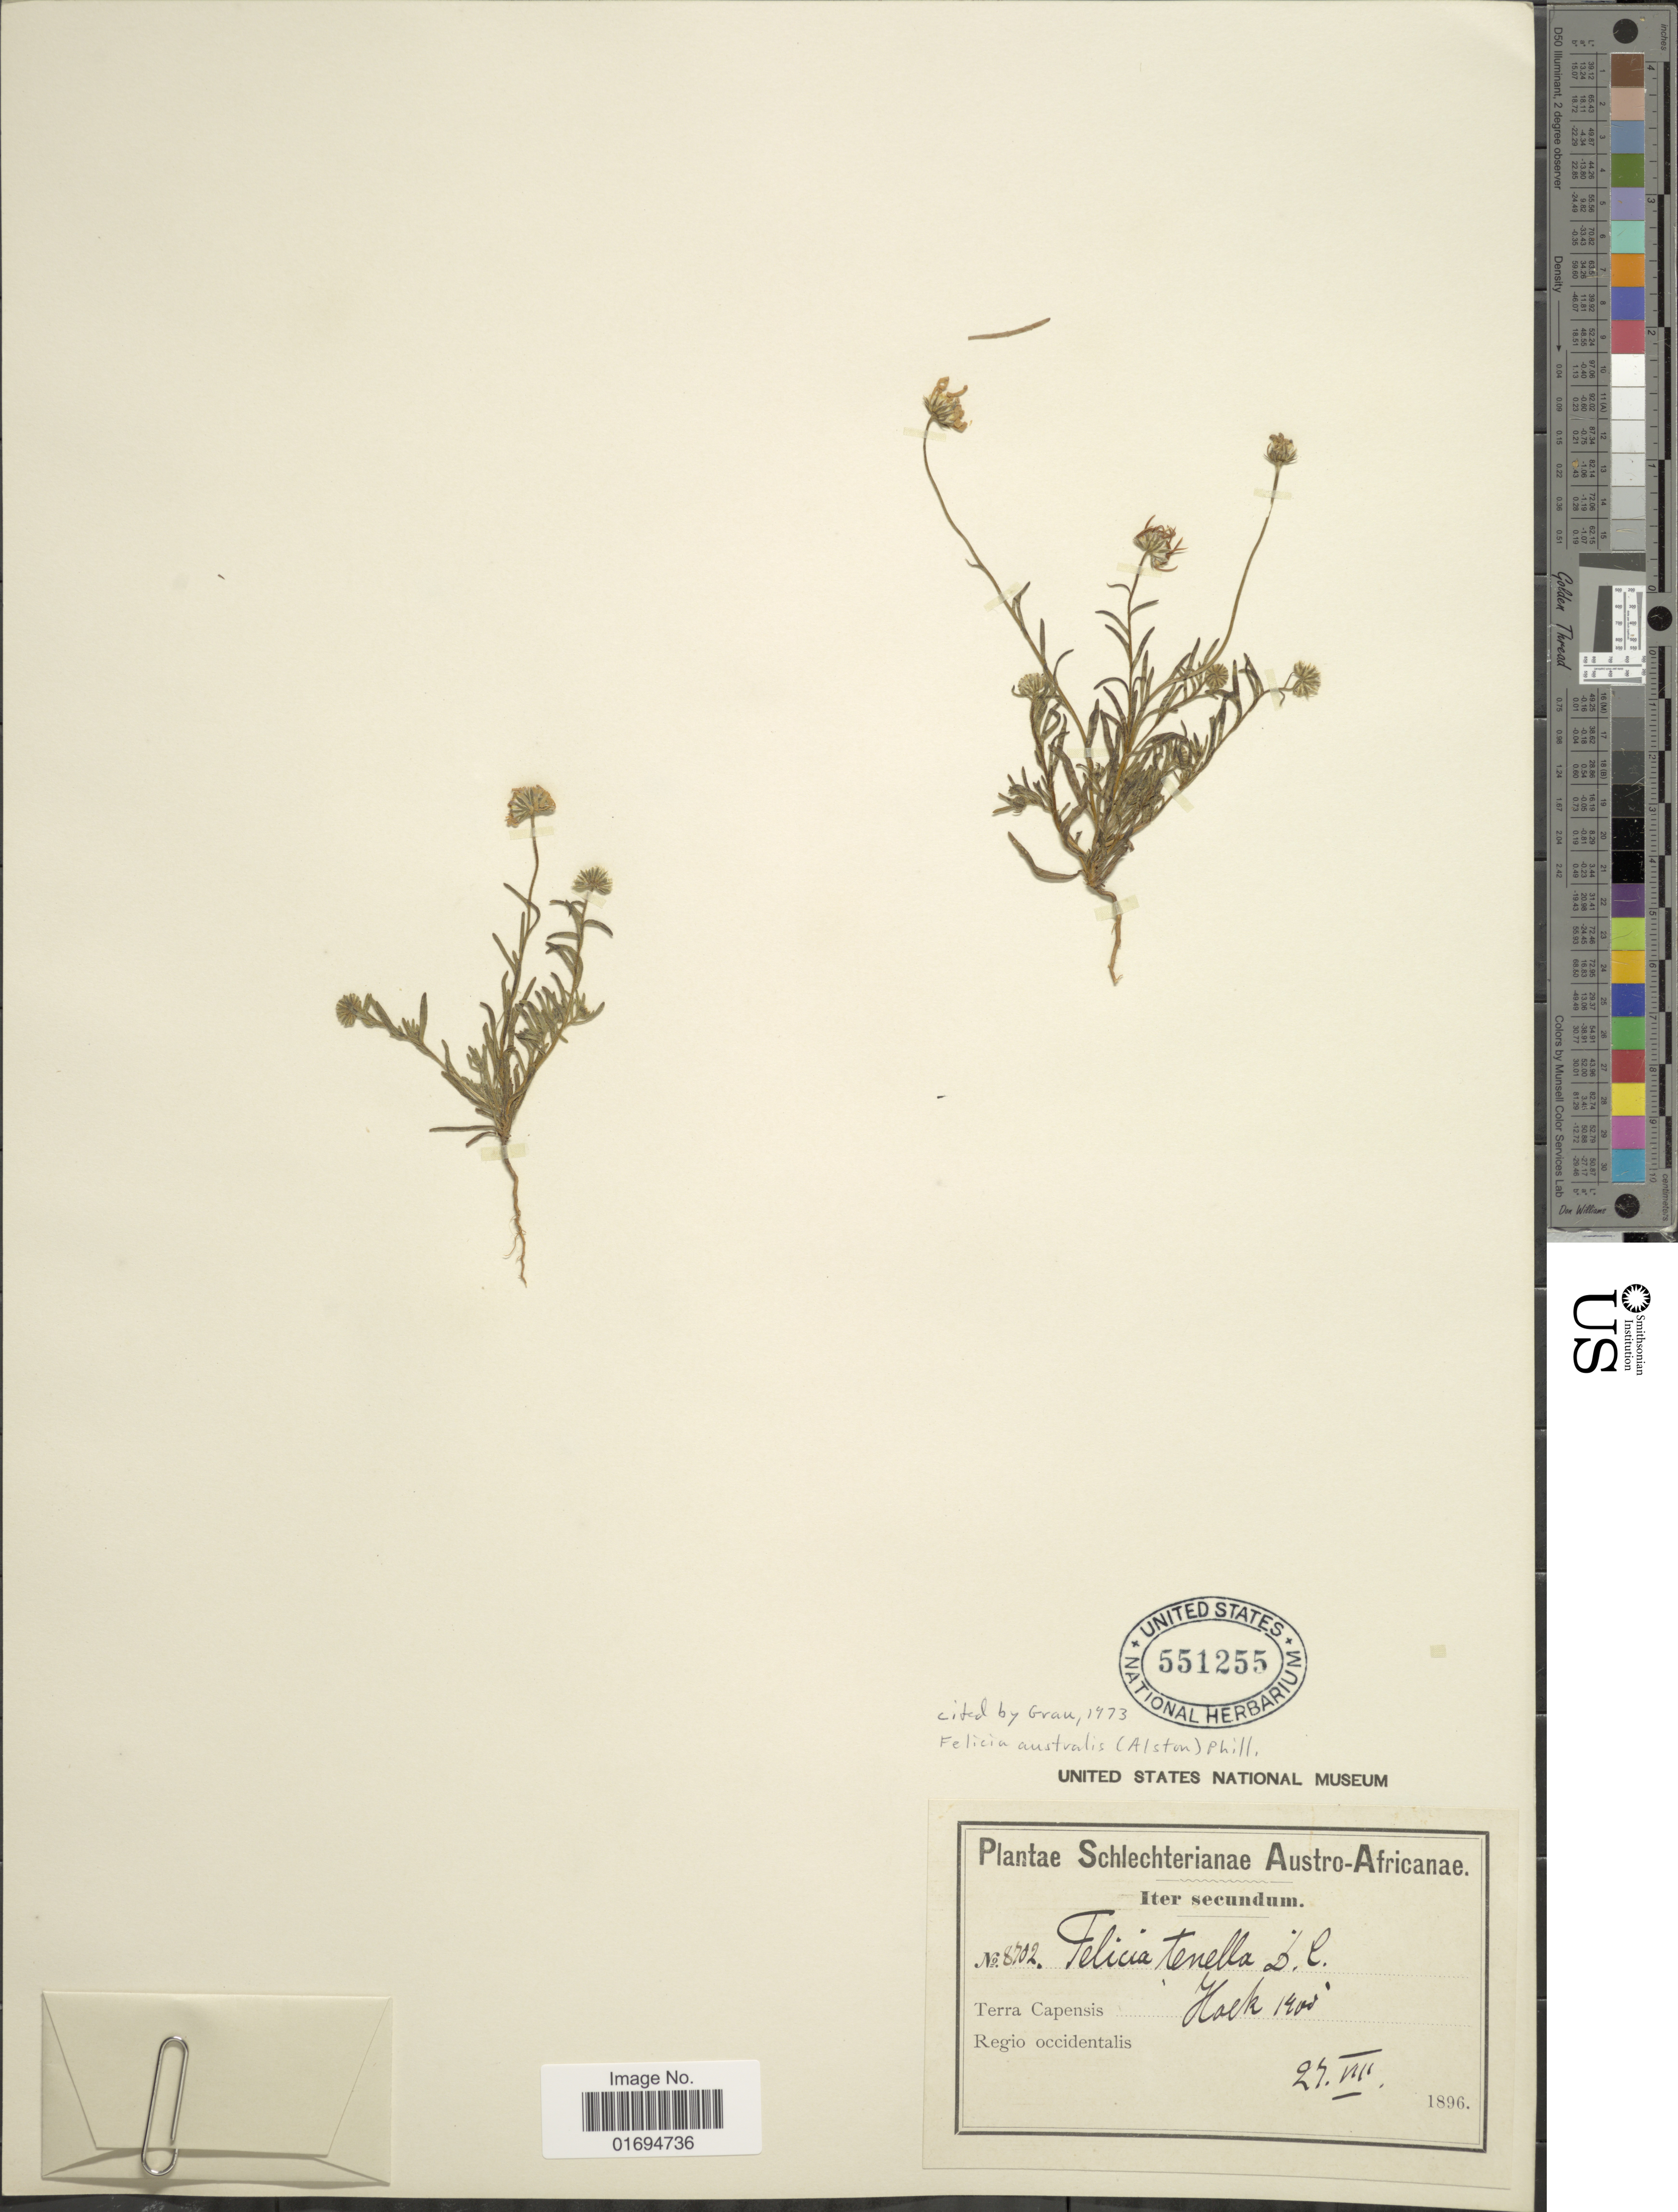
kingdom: Plantae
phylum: Tracheophyta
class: Magnoliopsida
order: Asterales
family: Asteraceae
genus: Felicia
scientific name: Felicia australis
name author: (Alston) E. Phillips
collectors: Schlechter, --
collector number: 8702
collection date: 1896-08-27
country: South Africa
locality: Austro- Africanae, Hack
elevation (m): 1400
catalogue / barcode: US 551255